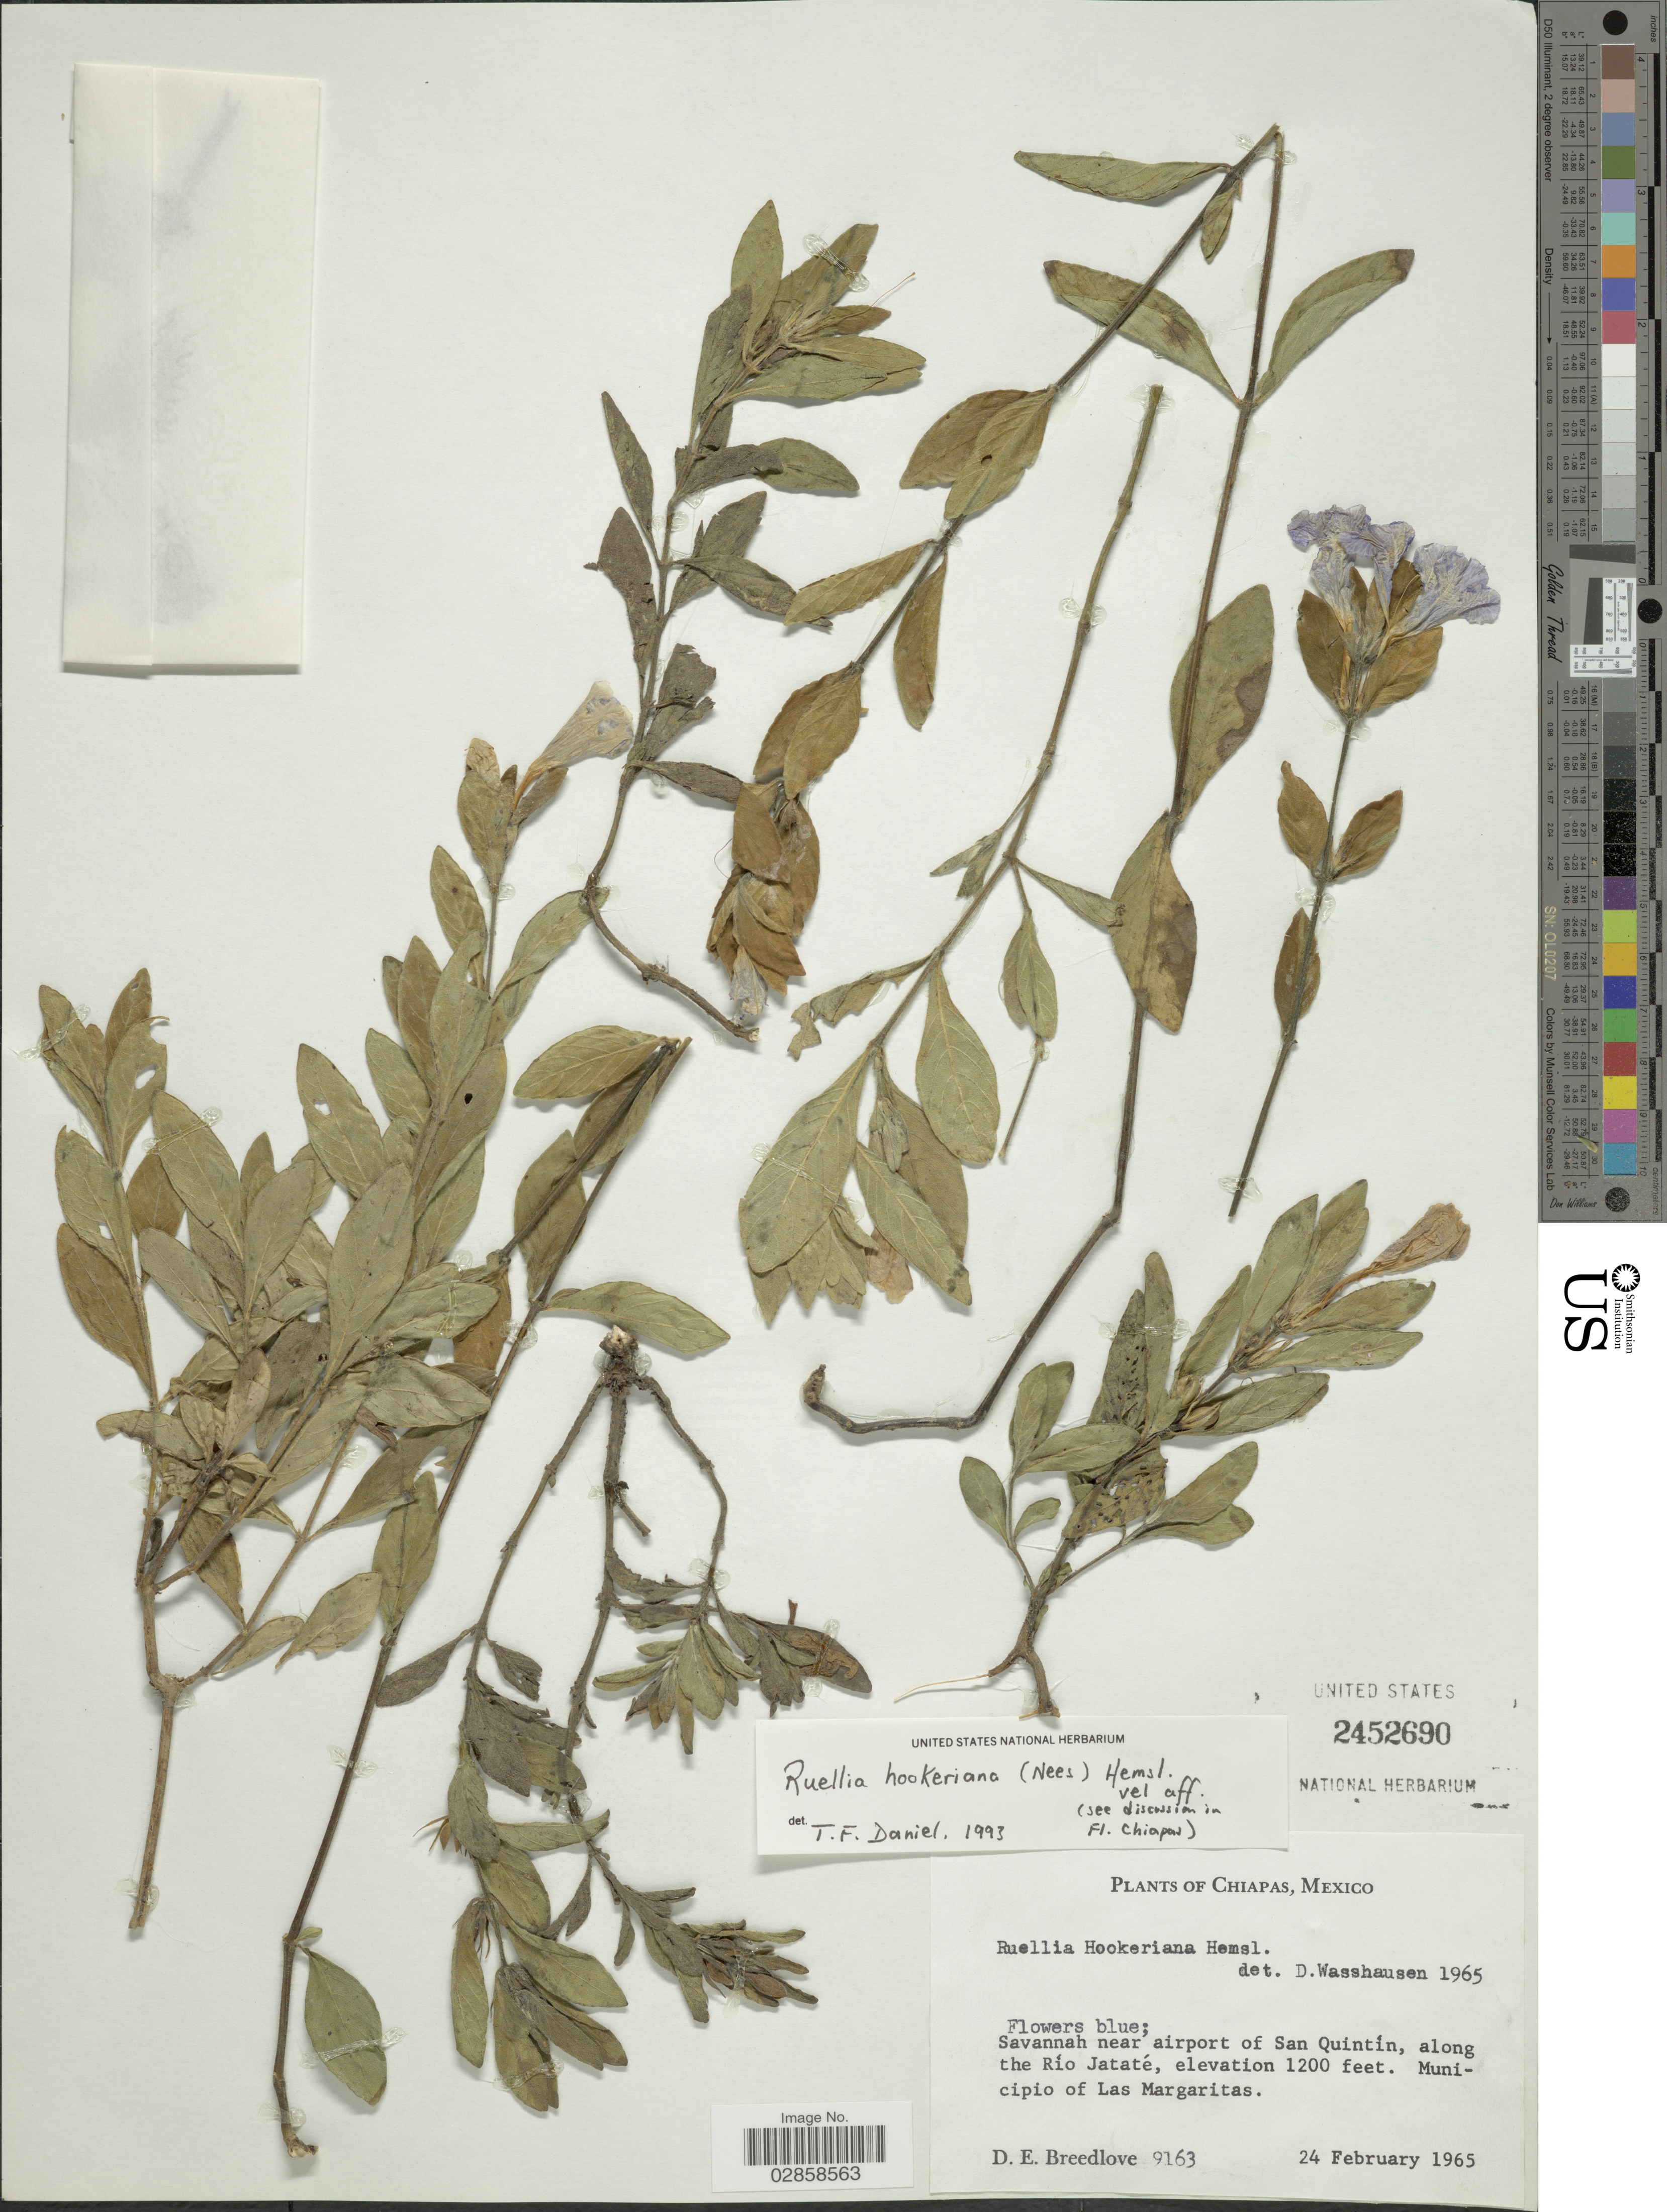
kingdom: Plantae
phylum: Tracheophyta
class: Magnoliopsida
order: Lamiales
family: Acanthaceae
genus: Ruellia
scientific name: Ruellia hookeriana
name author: (Nees) Hemsl.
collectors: D. E. Breedlove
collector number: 9163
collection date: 1965-02-24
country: Mexico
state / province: Chiapas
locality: Savannah near airport of San Quintín, along the Río Jataté. Municipio of Las Margaritas.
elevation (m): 366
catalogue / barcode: US 2452690